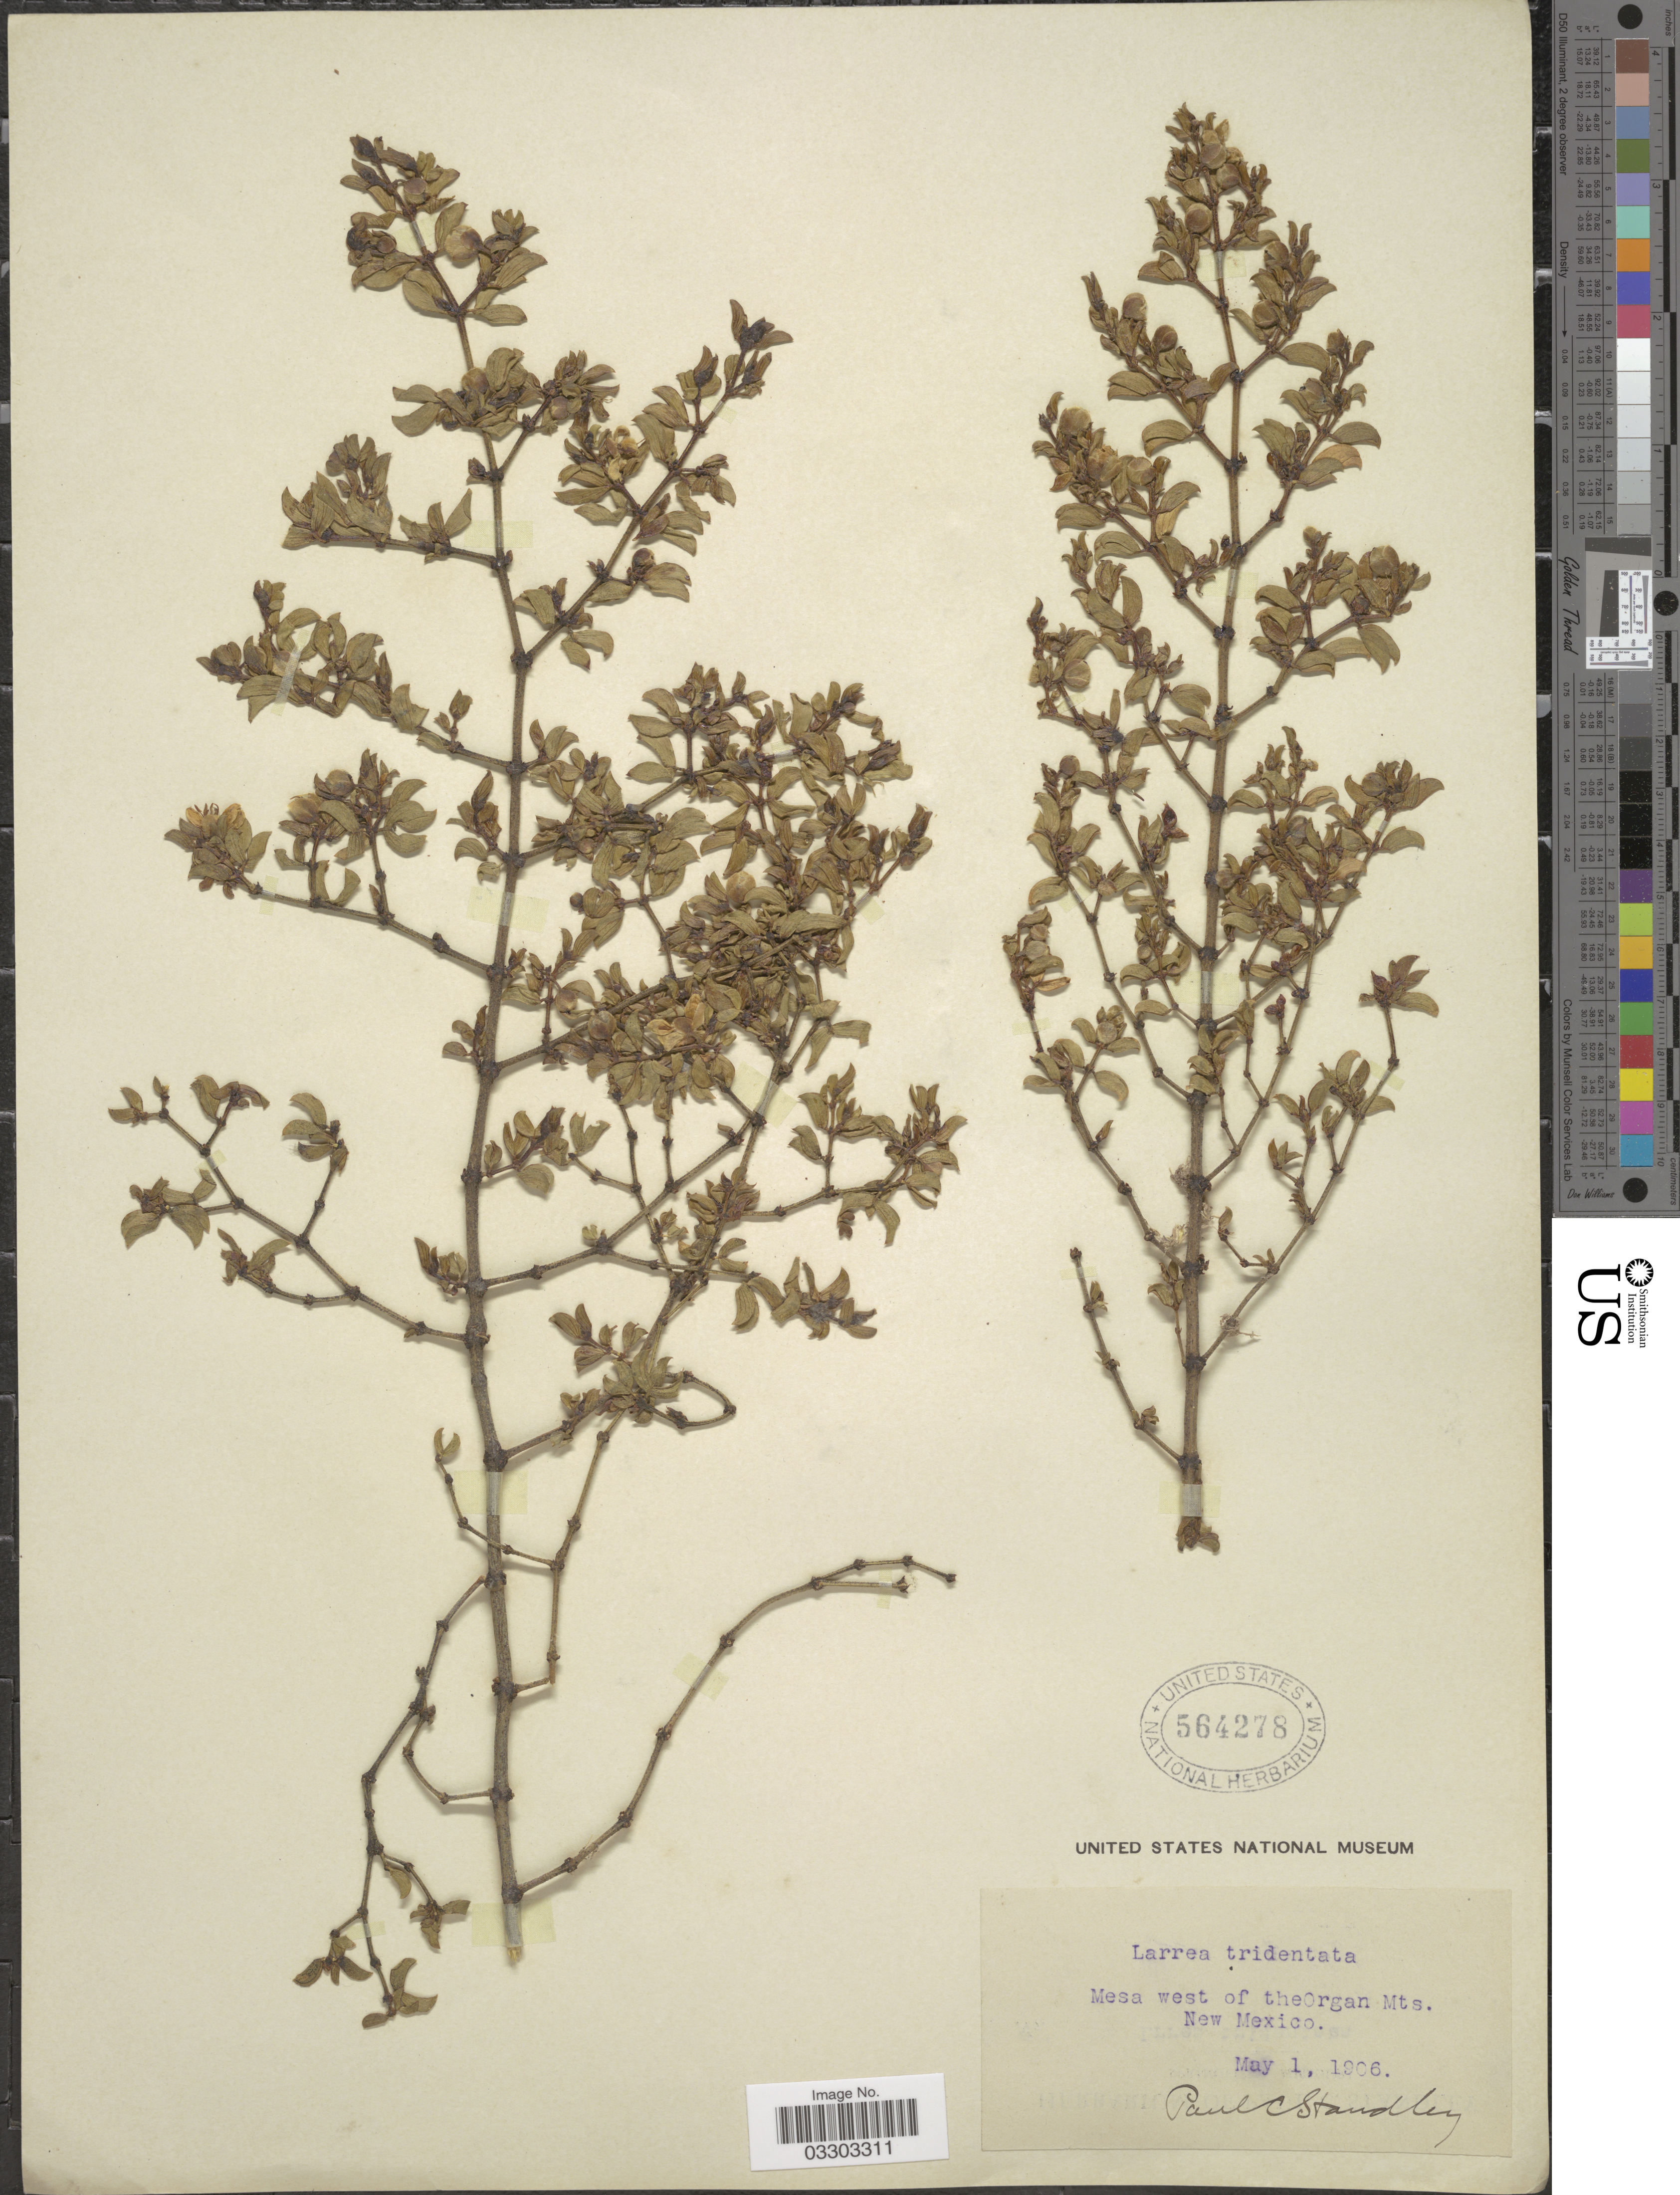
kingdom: Plantae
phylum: Tracheophyta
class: Magnoliopsida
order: Zygophyllales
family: Zygophyllaceae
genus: Larrea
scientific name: Larrea tridentata var. tridentata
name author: (Sessé & Moc. ex DC.) Coville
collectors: P. C. Standley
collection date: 1906-05-01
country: United States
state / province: New Mexico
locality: Mesa west of the Organ Mts.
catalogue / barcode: US 564278